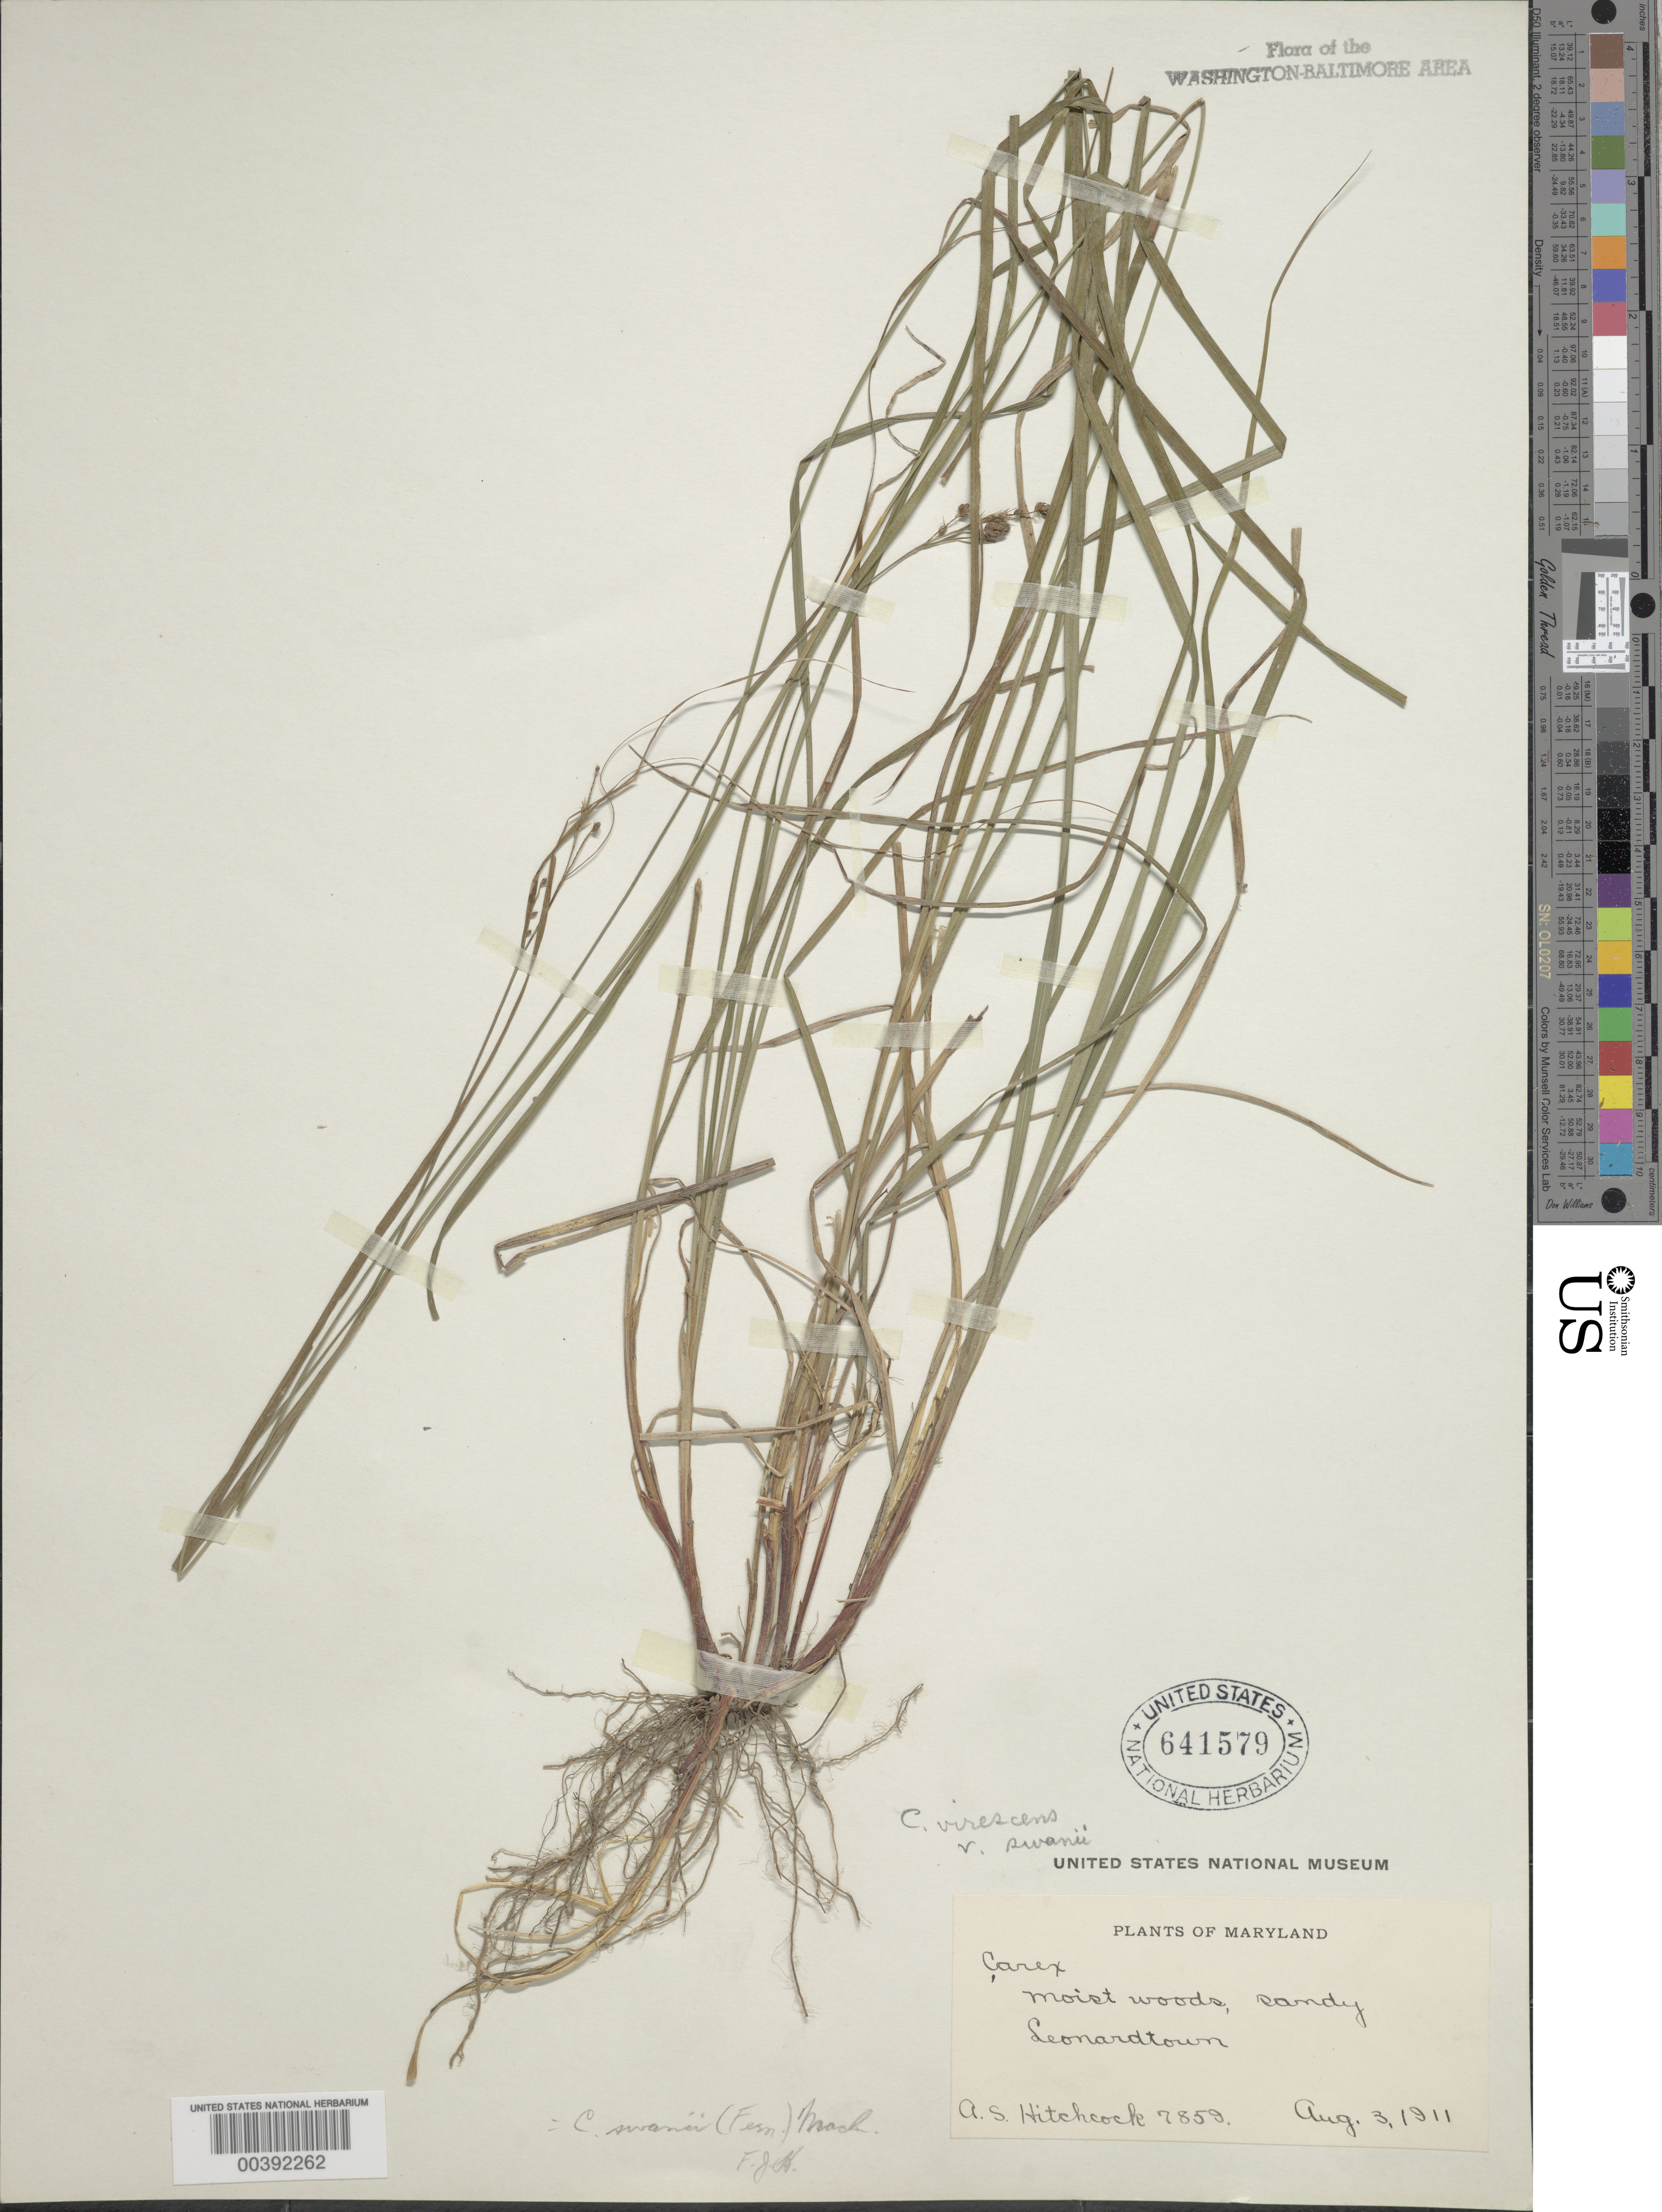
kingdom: Plantae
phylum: Tracheophyta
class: Liliopsida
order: Poales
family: Cyperaceae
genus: Carex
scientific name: Carex virescens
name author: Muhl. ex Willd.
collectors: A. S. Hitchcock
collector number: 7859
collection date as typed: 03 Aug 1911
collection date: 1911-08-03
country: United States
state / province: Maryland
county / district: St. Mary's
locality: Leonardtown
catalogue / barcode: US 641579